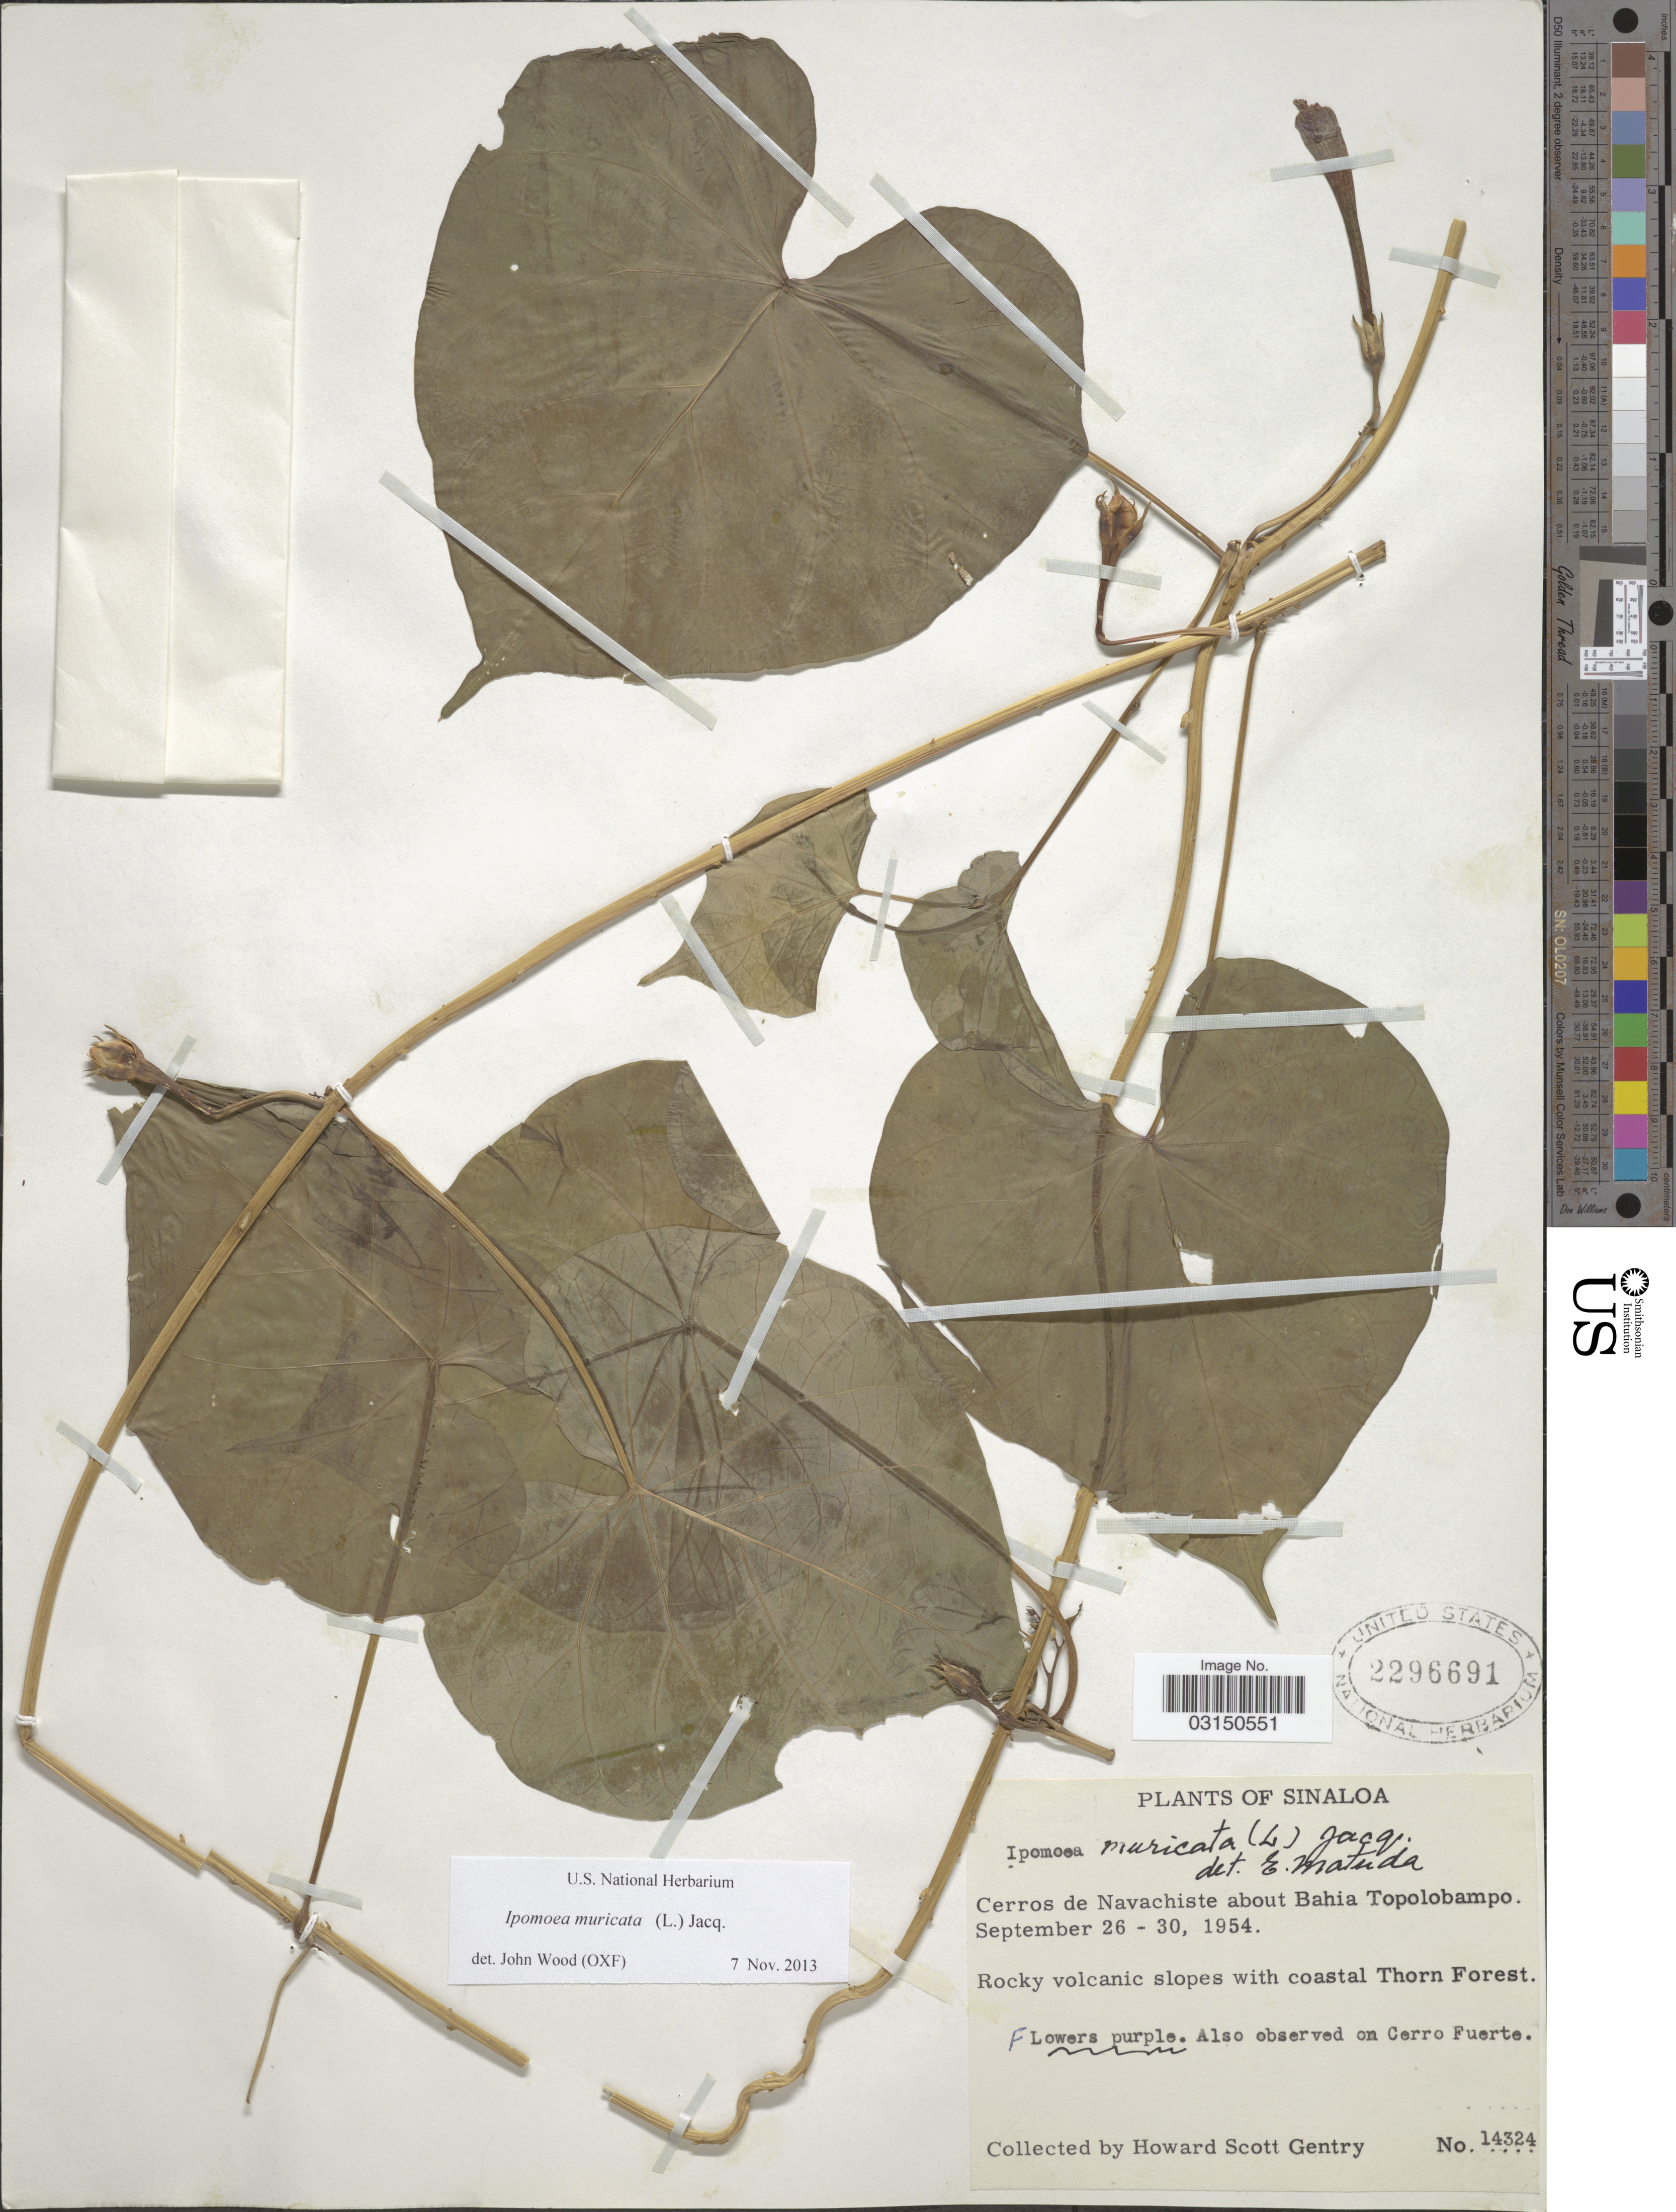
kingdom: Plantae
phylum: Tracheophyta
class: Magnoliopsida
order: Solanales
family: Convolvulaceae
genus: Ipomoea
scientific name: Ipomoea muricata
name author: (L.) Jacq.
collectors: H. S. Gentry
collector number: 14324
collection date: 1954-09-26/1954-09-30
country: Mexico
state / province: Sinaloa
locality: Cerros de Navachiste about Bahia Topolobampo. Rocky volcanic slopes with coastal Thorn Forest. Cerro Fuerte [unsure placement]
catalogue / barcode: US 2296691